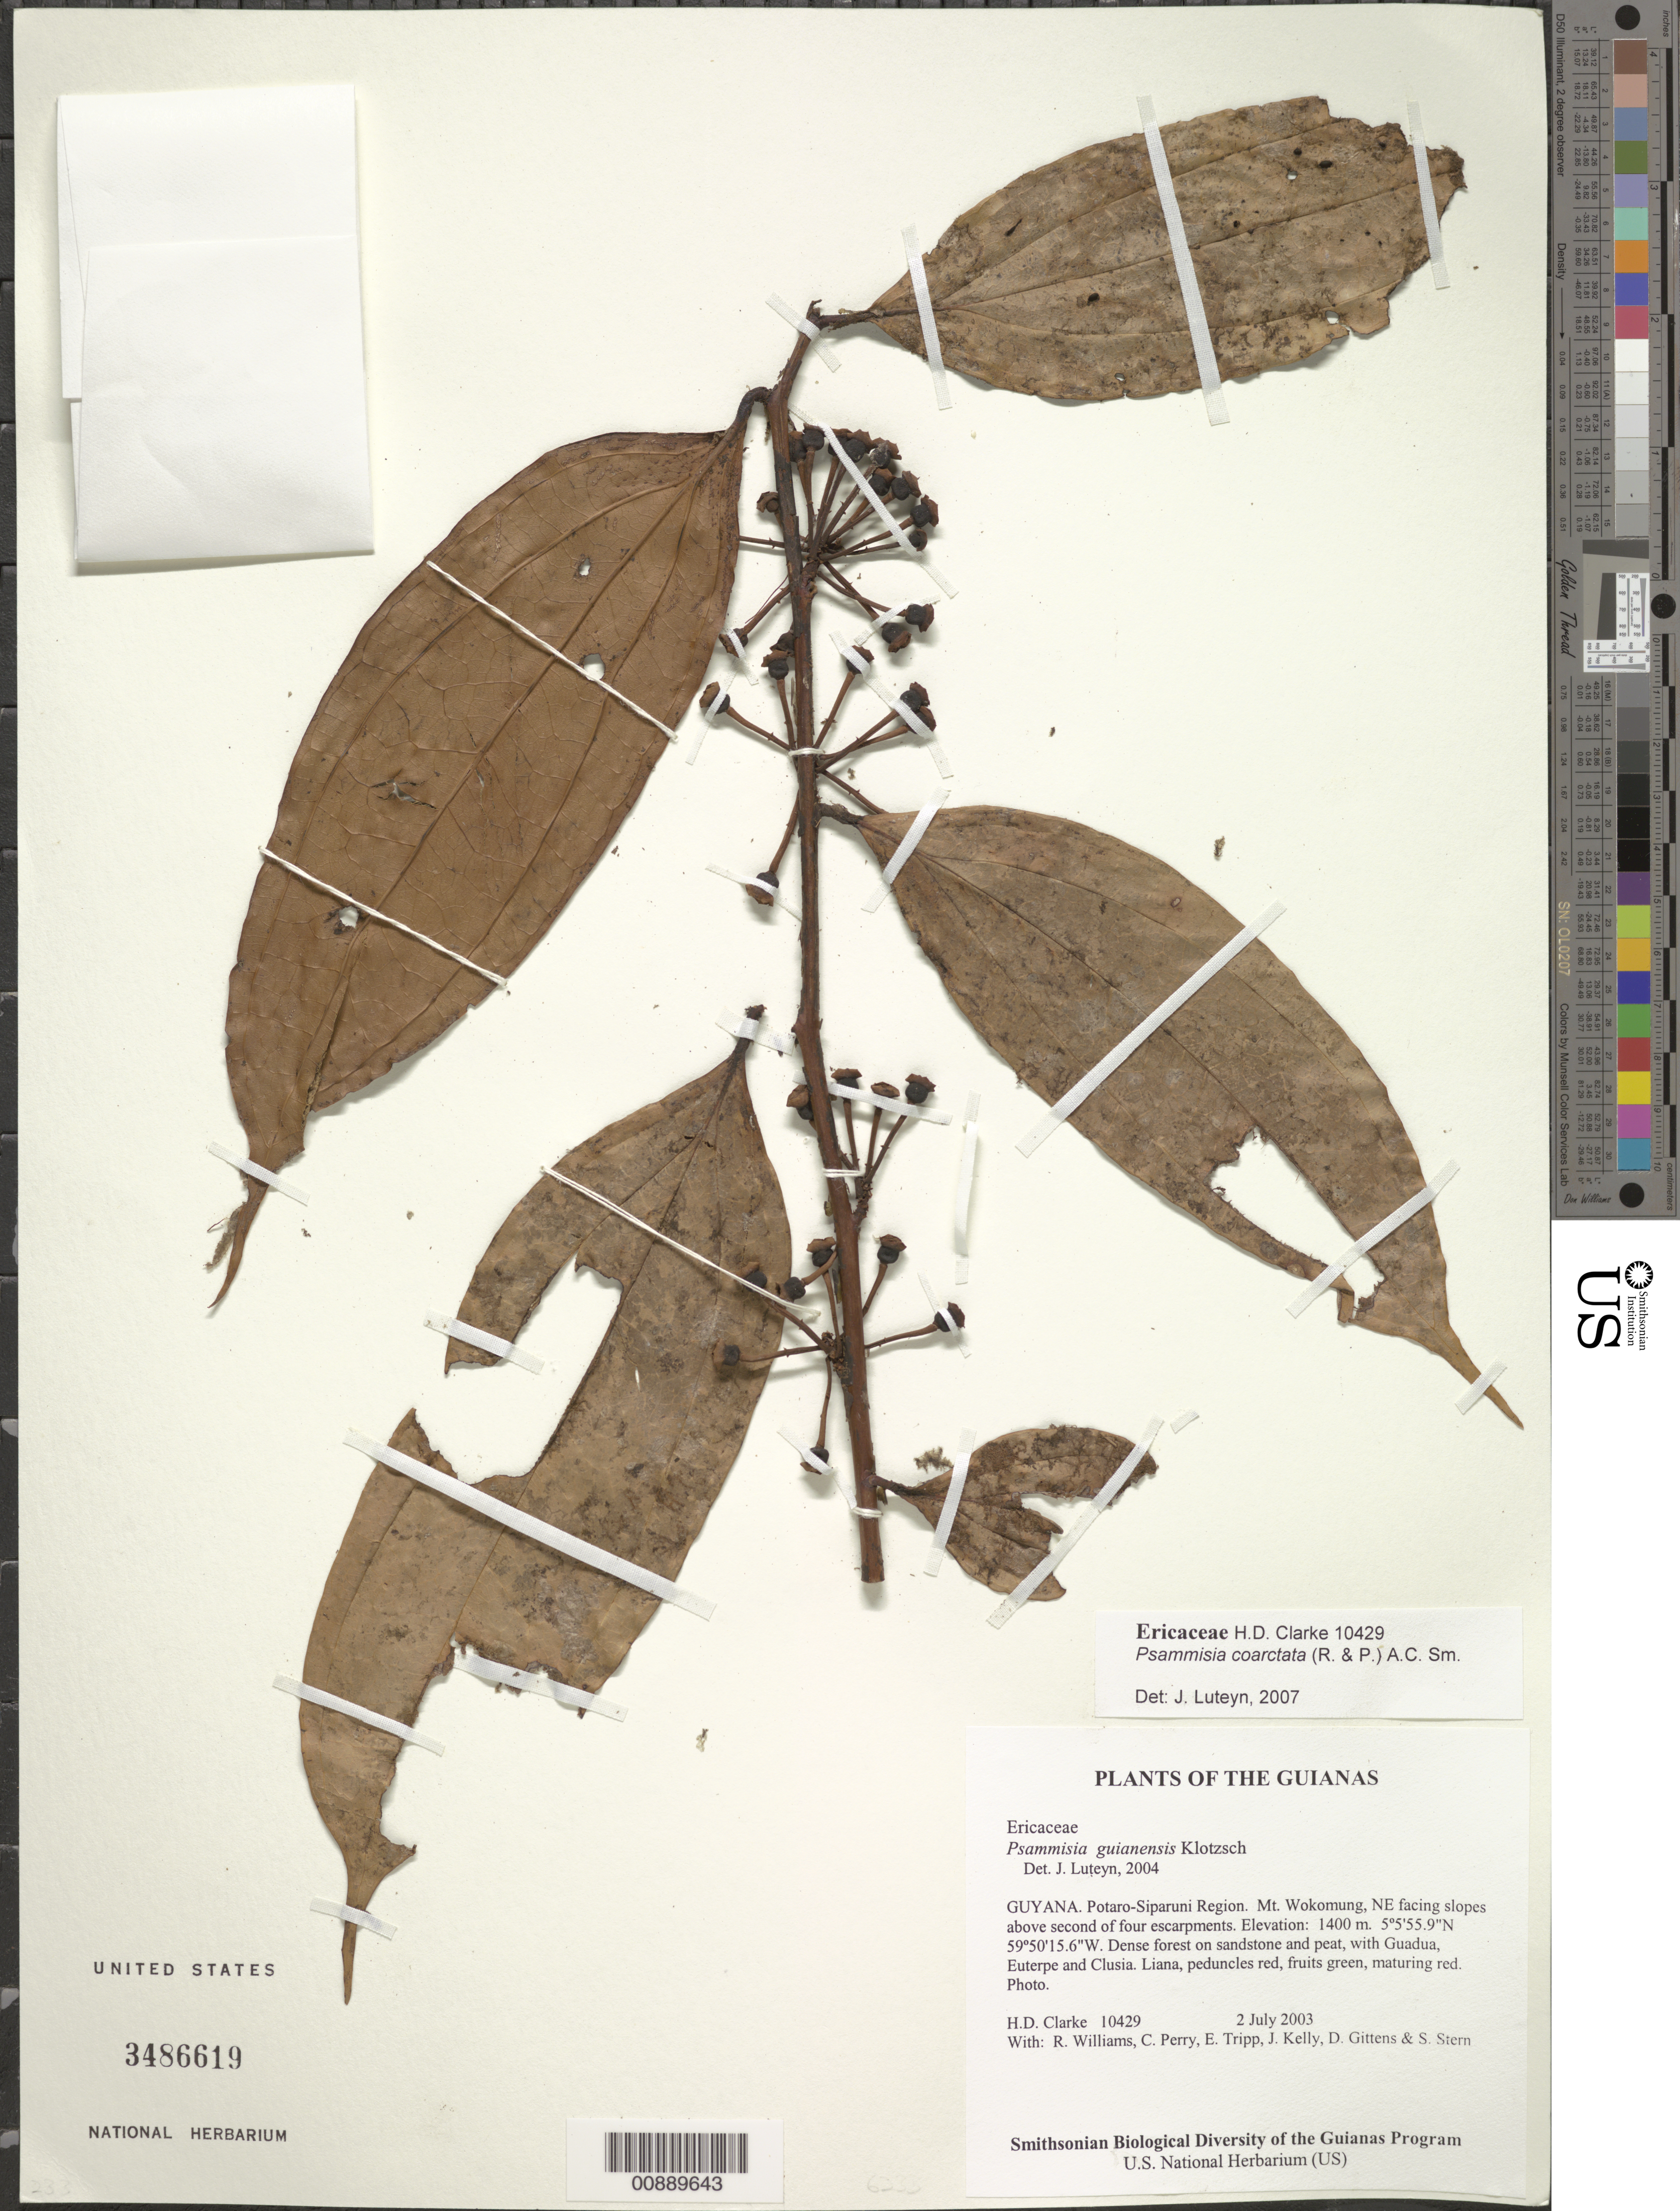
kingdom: Plantae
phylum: Tracheophyta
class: Magnoliopsida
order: Ericales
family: Ericaceae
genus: Psammisia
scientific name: Psammisia coarctata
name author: (Ruiz & Pav.) A.C. Sm.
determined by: Luteyn, J. L.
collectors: H. D. Clarke, R. Williams, C. Perry, E. Tripp, J. Kelly, D. Gittens & S. R. Stern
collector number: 10429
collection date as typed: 2 July 2003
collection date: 2003-07-02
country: Guyana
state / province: Potaro-Siparuni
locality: Mt. Wokomung, NE facing slopes above second of four escarpments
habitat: Dense forest on sandstone and peat, with Guadua, Euterpe and Clusia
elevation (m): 1400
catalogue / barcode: US 3486619